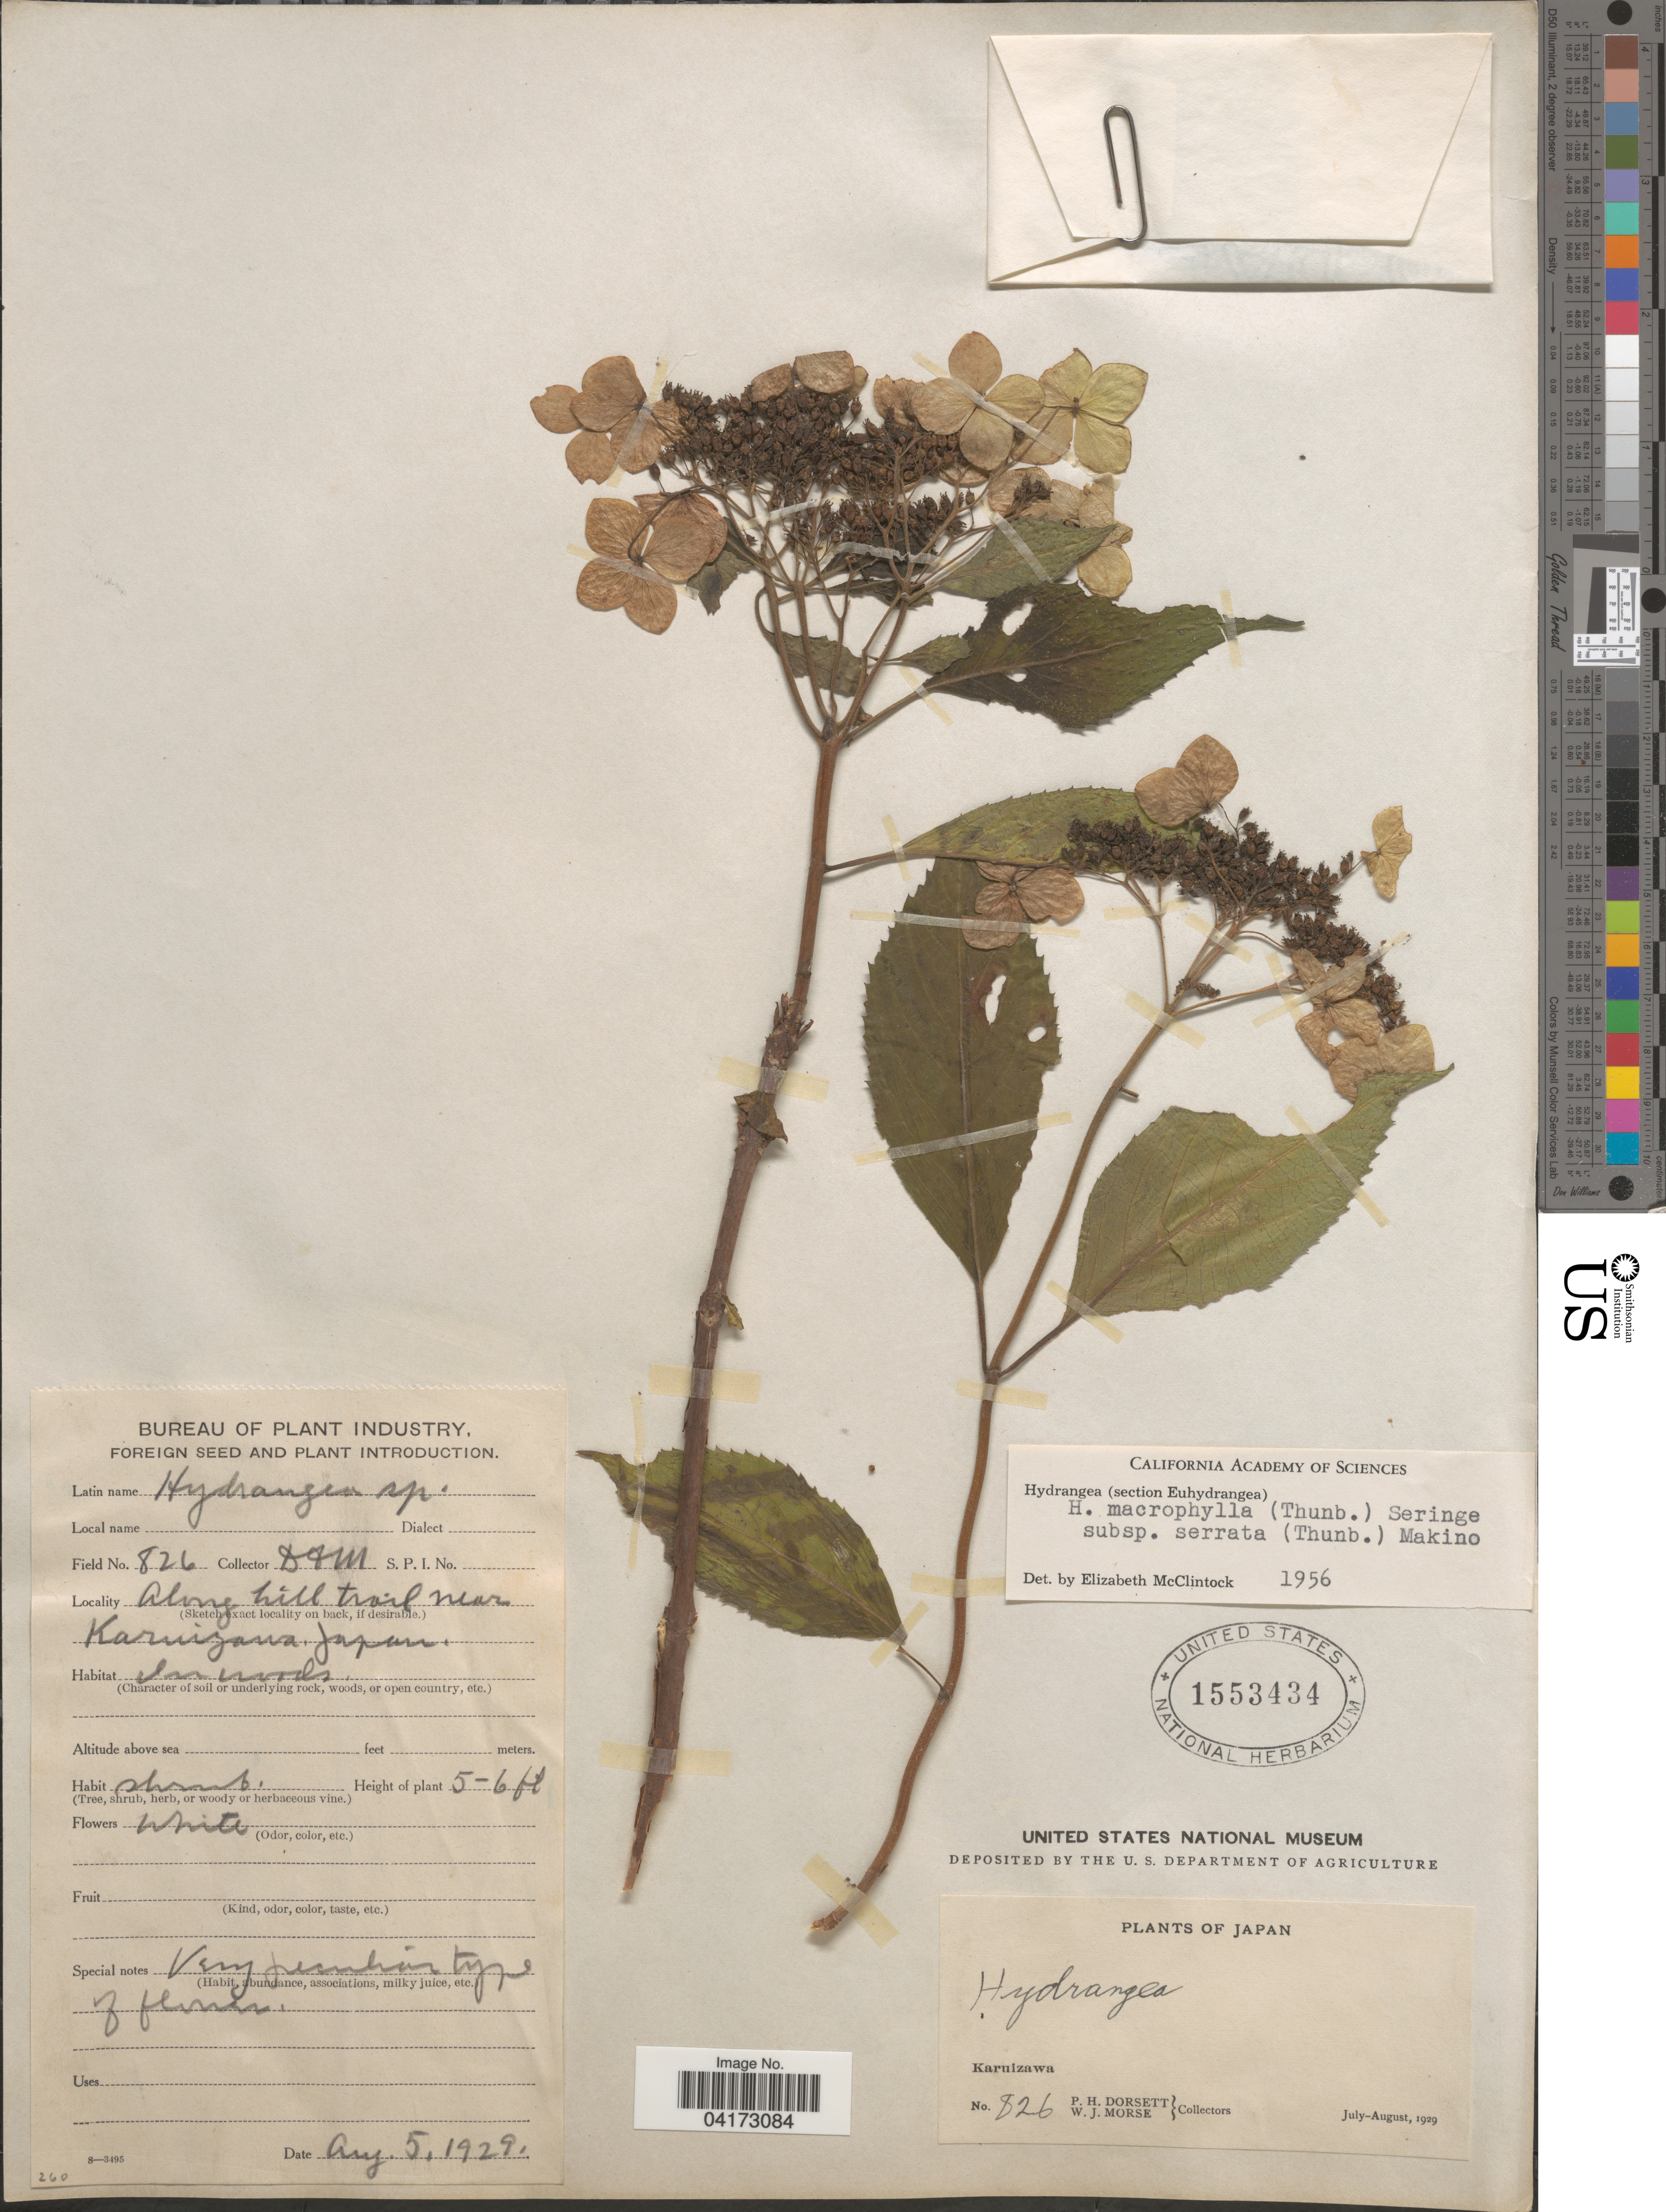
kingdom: Plantae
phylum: Tracheophyta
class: Magnoliopsida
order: Cornales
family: Hydrangeaceae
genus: Hydrangea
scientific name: Hydrangea macrophylla subsp. serrata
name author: (Thunb.) Makino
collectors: P. H. Dorsett & W. J. Morse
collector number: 826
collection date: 1929-08-05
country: Japan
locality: Along hill trail near Karuizawa.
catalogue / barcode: US 1553434